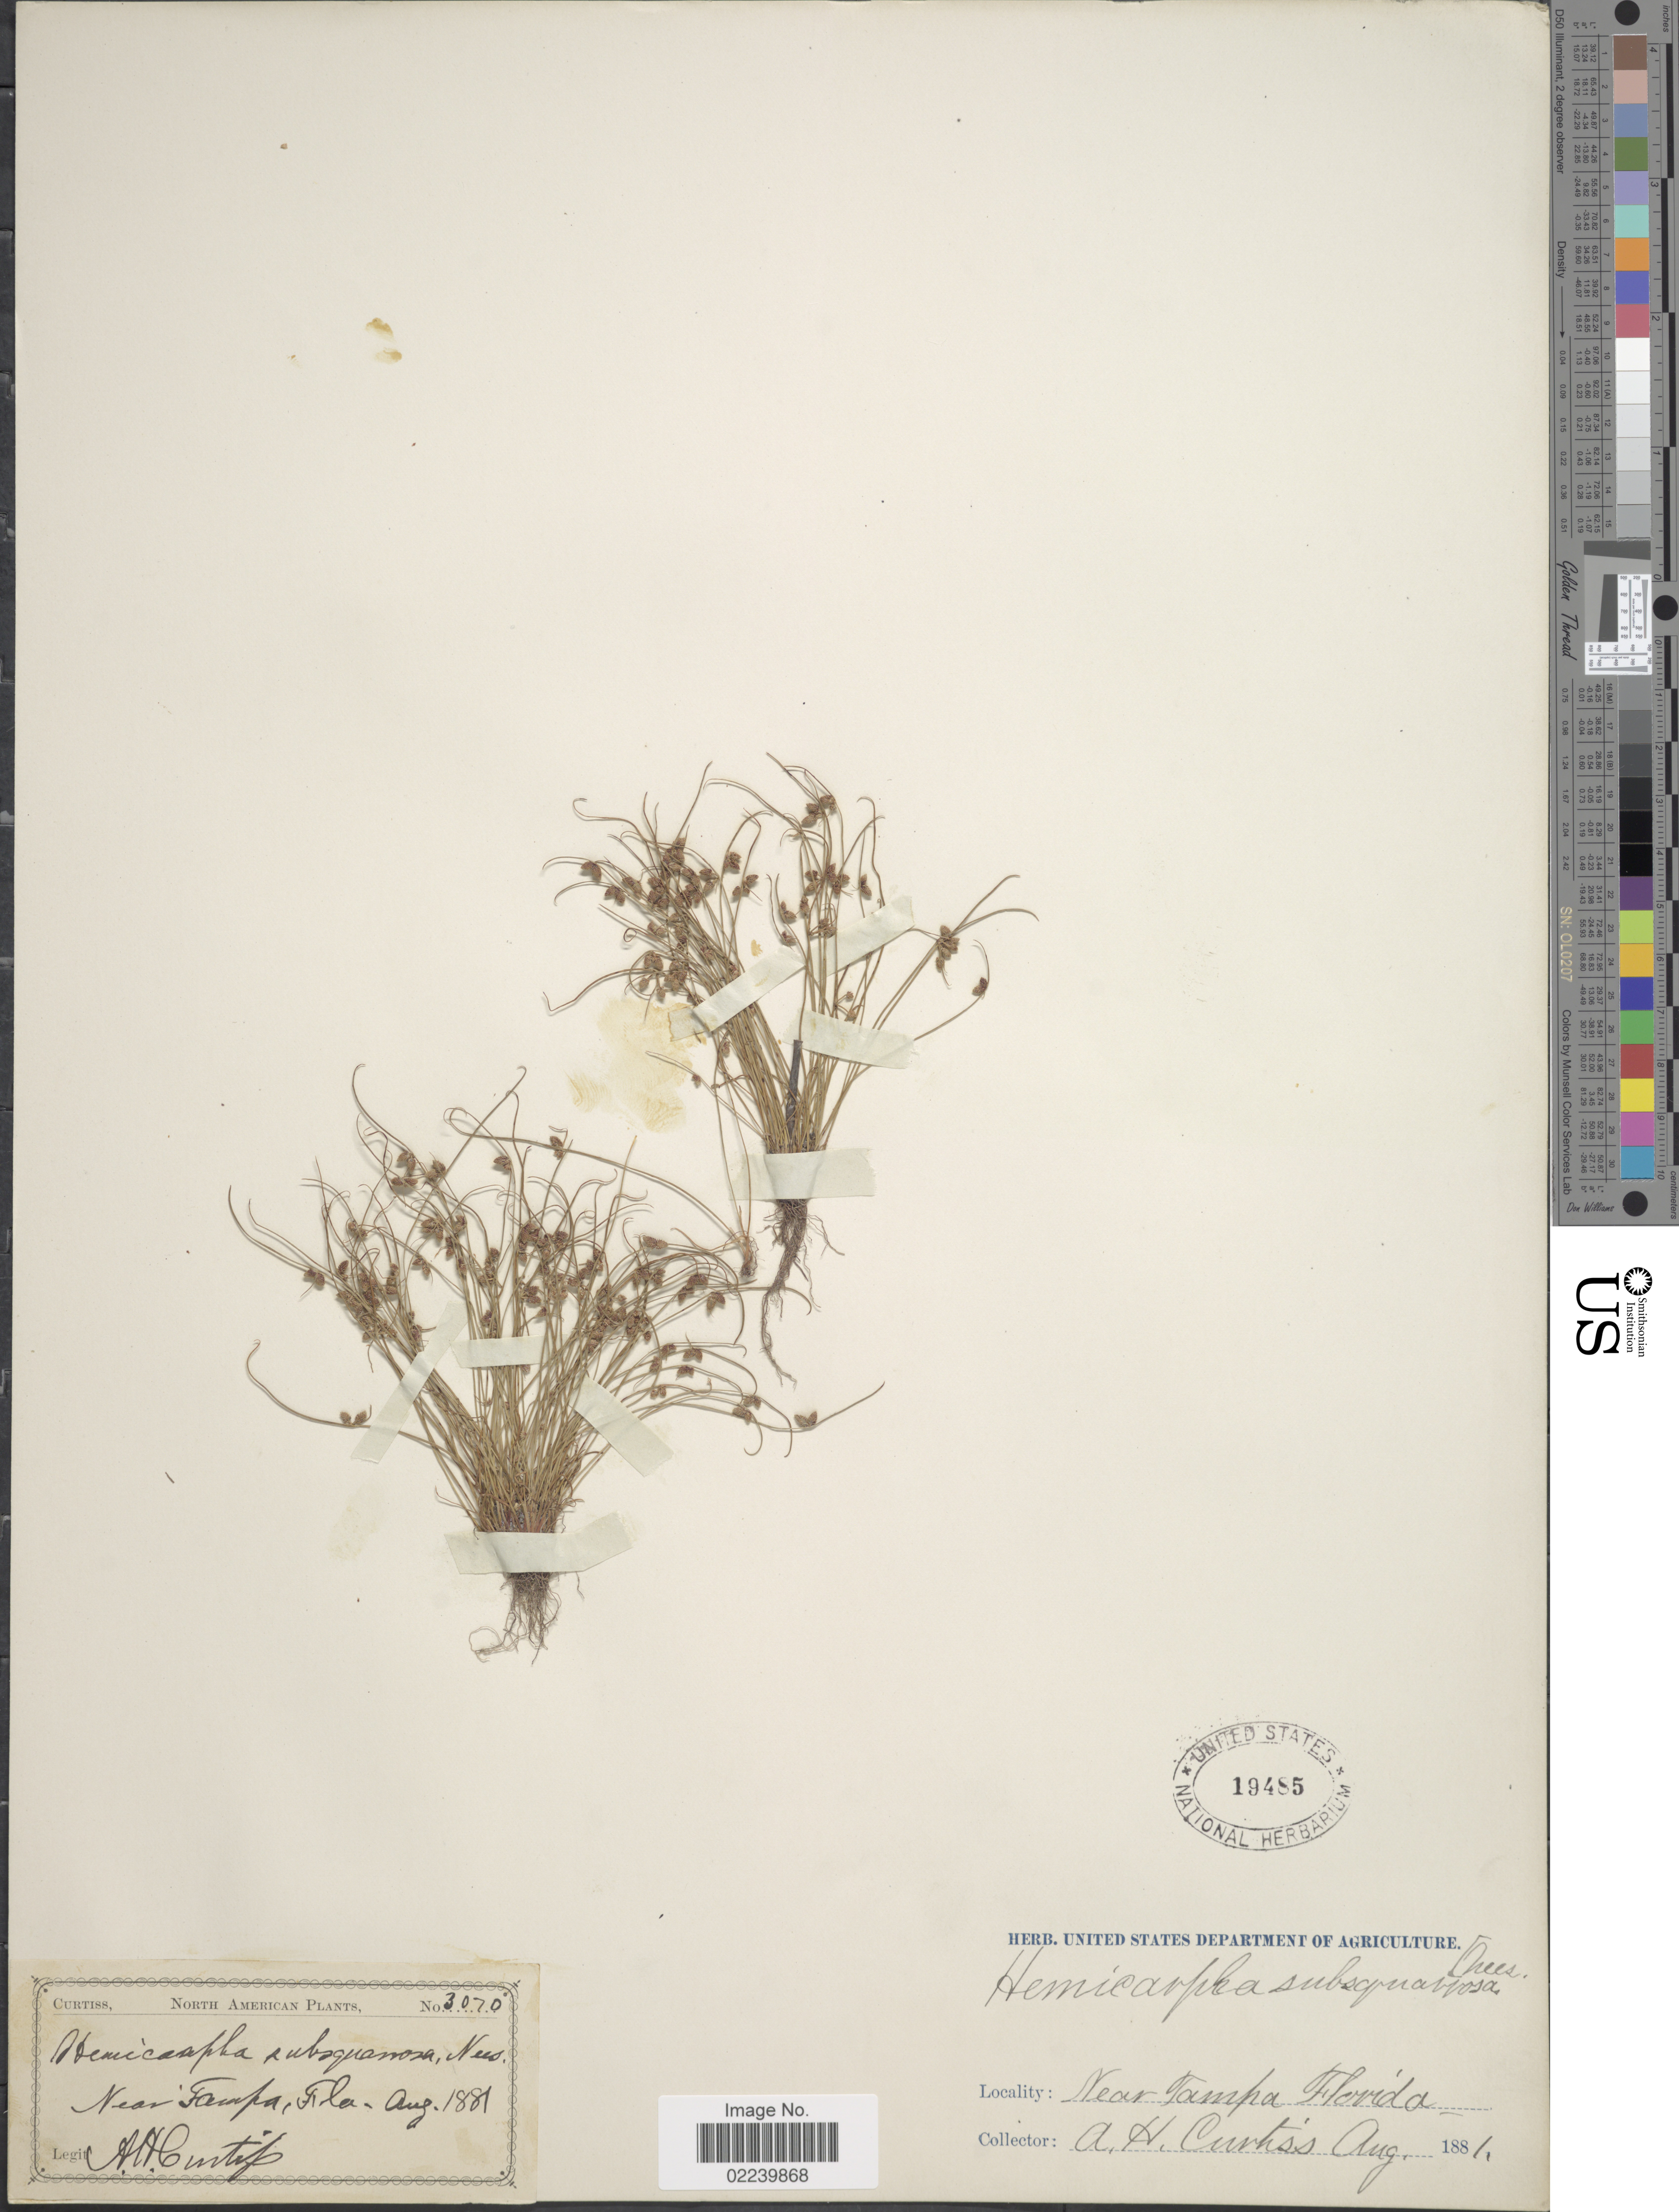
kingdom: Plantae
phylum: Tracheophyta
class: Liliopsida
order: Poales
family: Cyperaceae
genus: Cyperus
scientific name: Cyperus subsquarrosus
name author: (Muhl.) Bauters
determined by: Strong, M. T., (US), Smithsonian Institution - National Museum of Natural History (UNITED STATES)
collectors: A. H. Curtiss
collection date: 1881-08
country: United States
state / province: Florida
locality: Near Tampa, Fla.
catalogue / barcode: US 19485